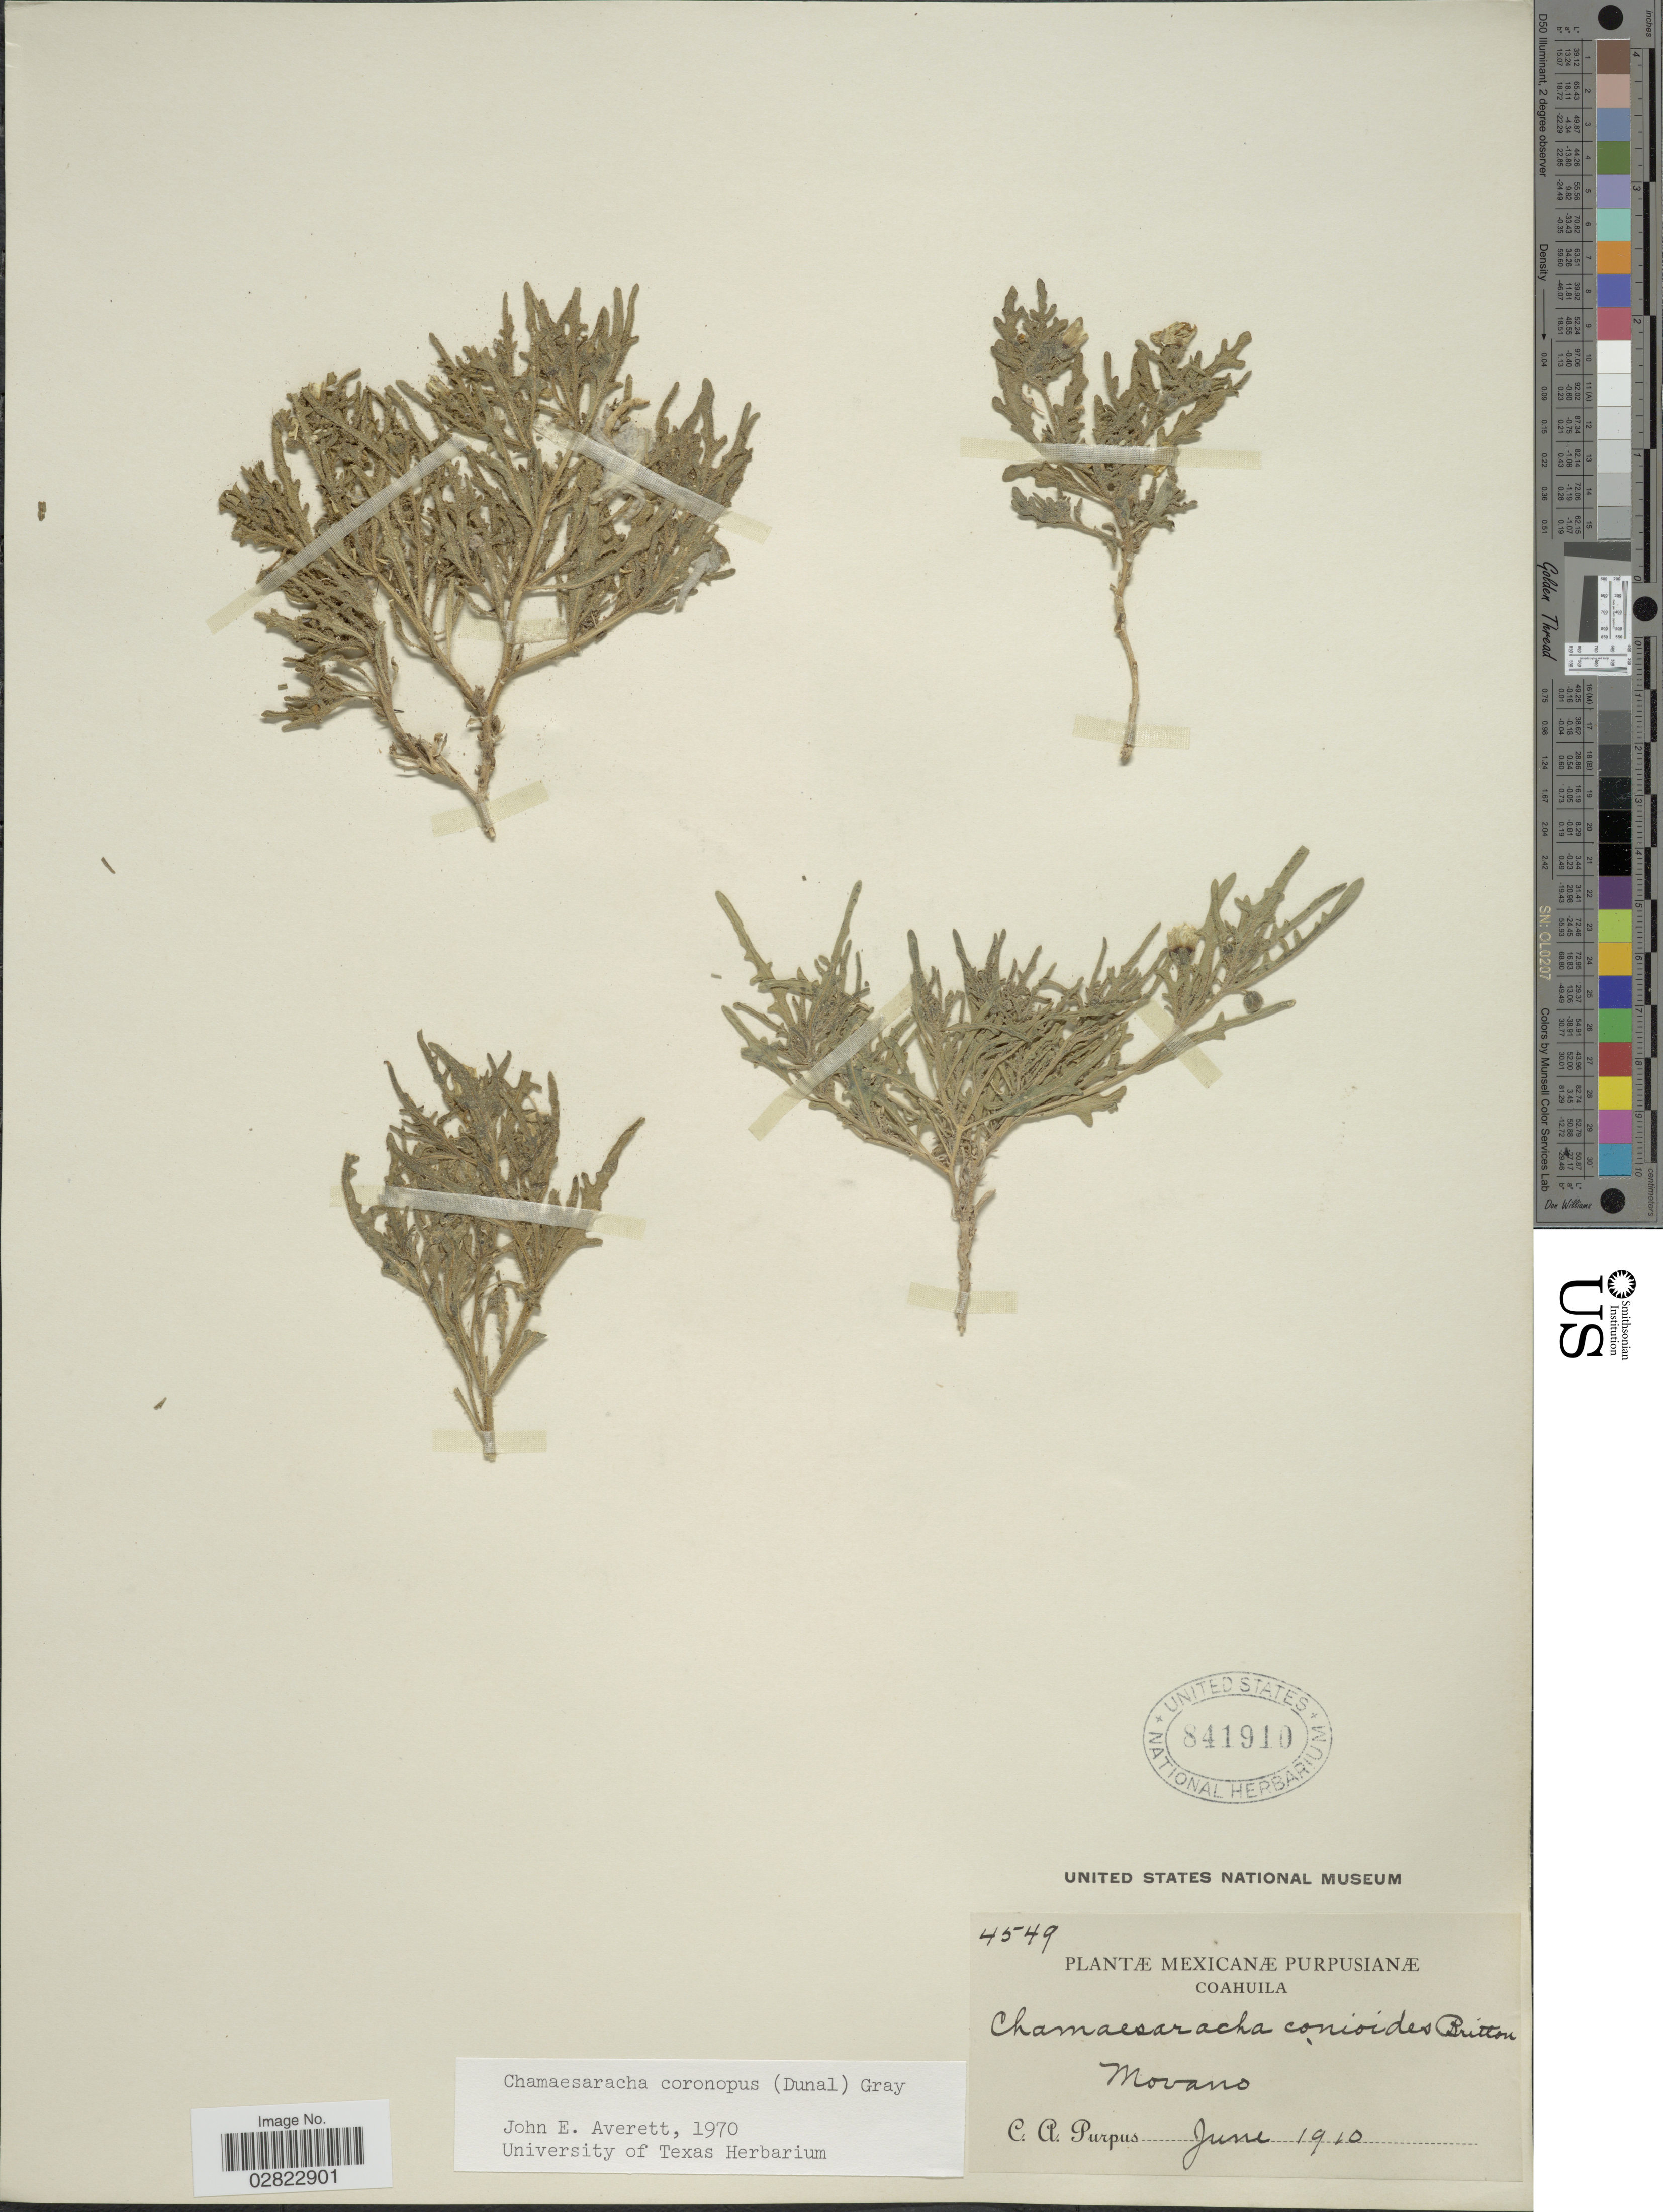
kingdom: Plantae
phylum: Tracheophyta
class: Magnoliopsida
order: Solanales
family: Solanaceae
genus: Chamaesaracha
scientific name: Chamaesaracha coronopus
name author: (Dunal) A. Gray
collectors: C. A. Purpus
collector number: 4549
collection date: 1910-06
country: Mexico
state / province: Coahuila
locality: Movano.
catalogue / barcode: US 841910